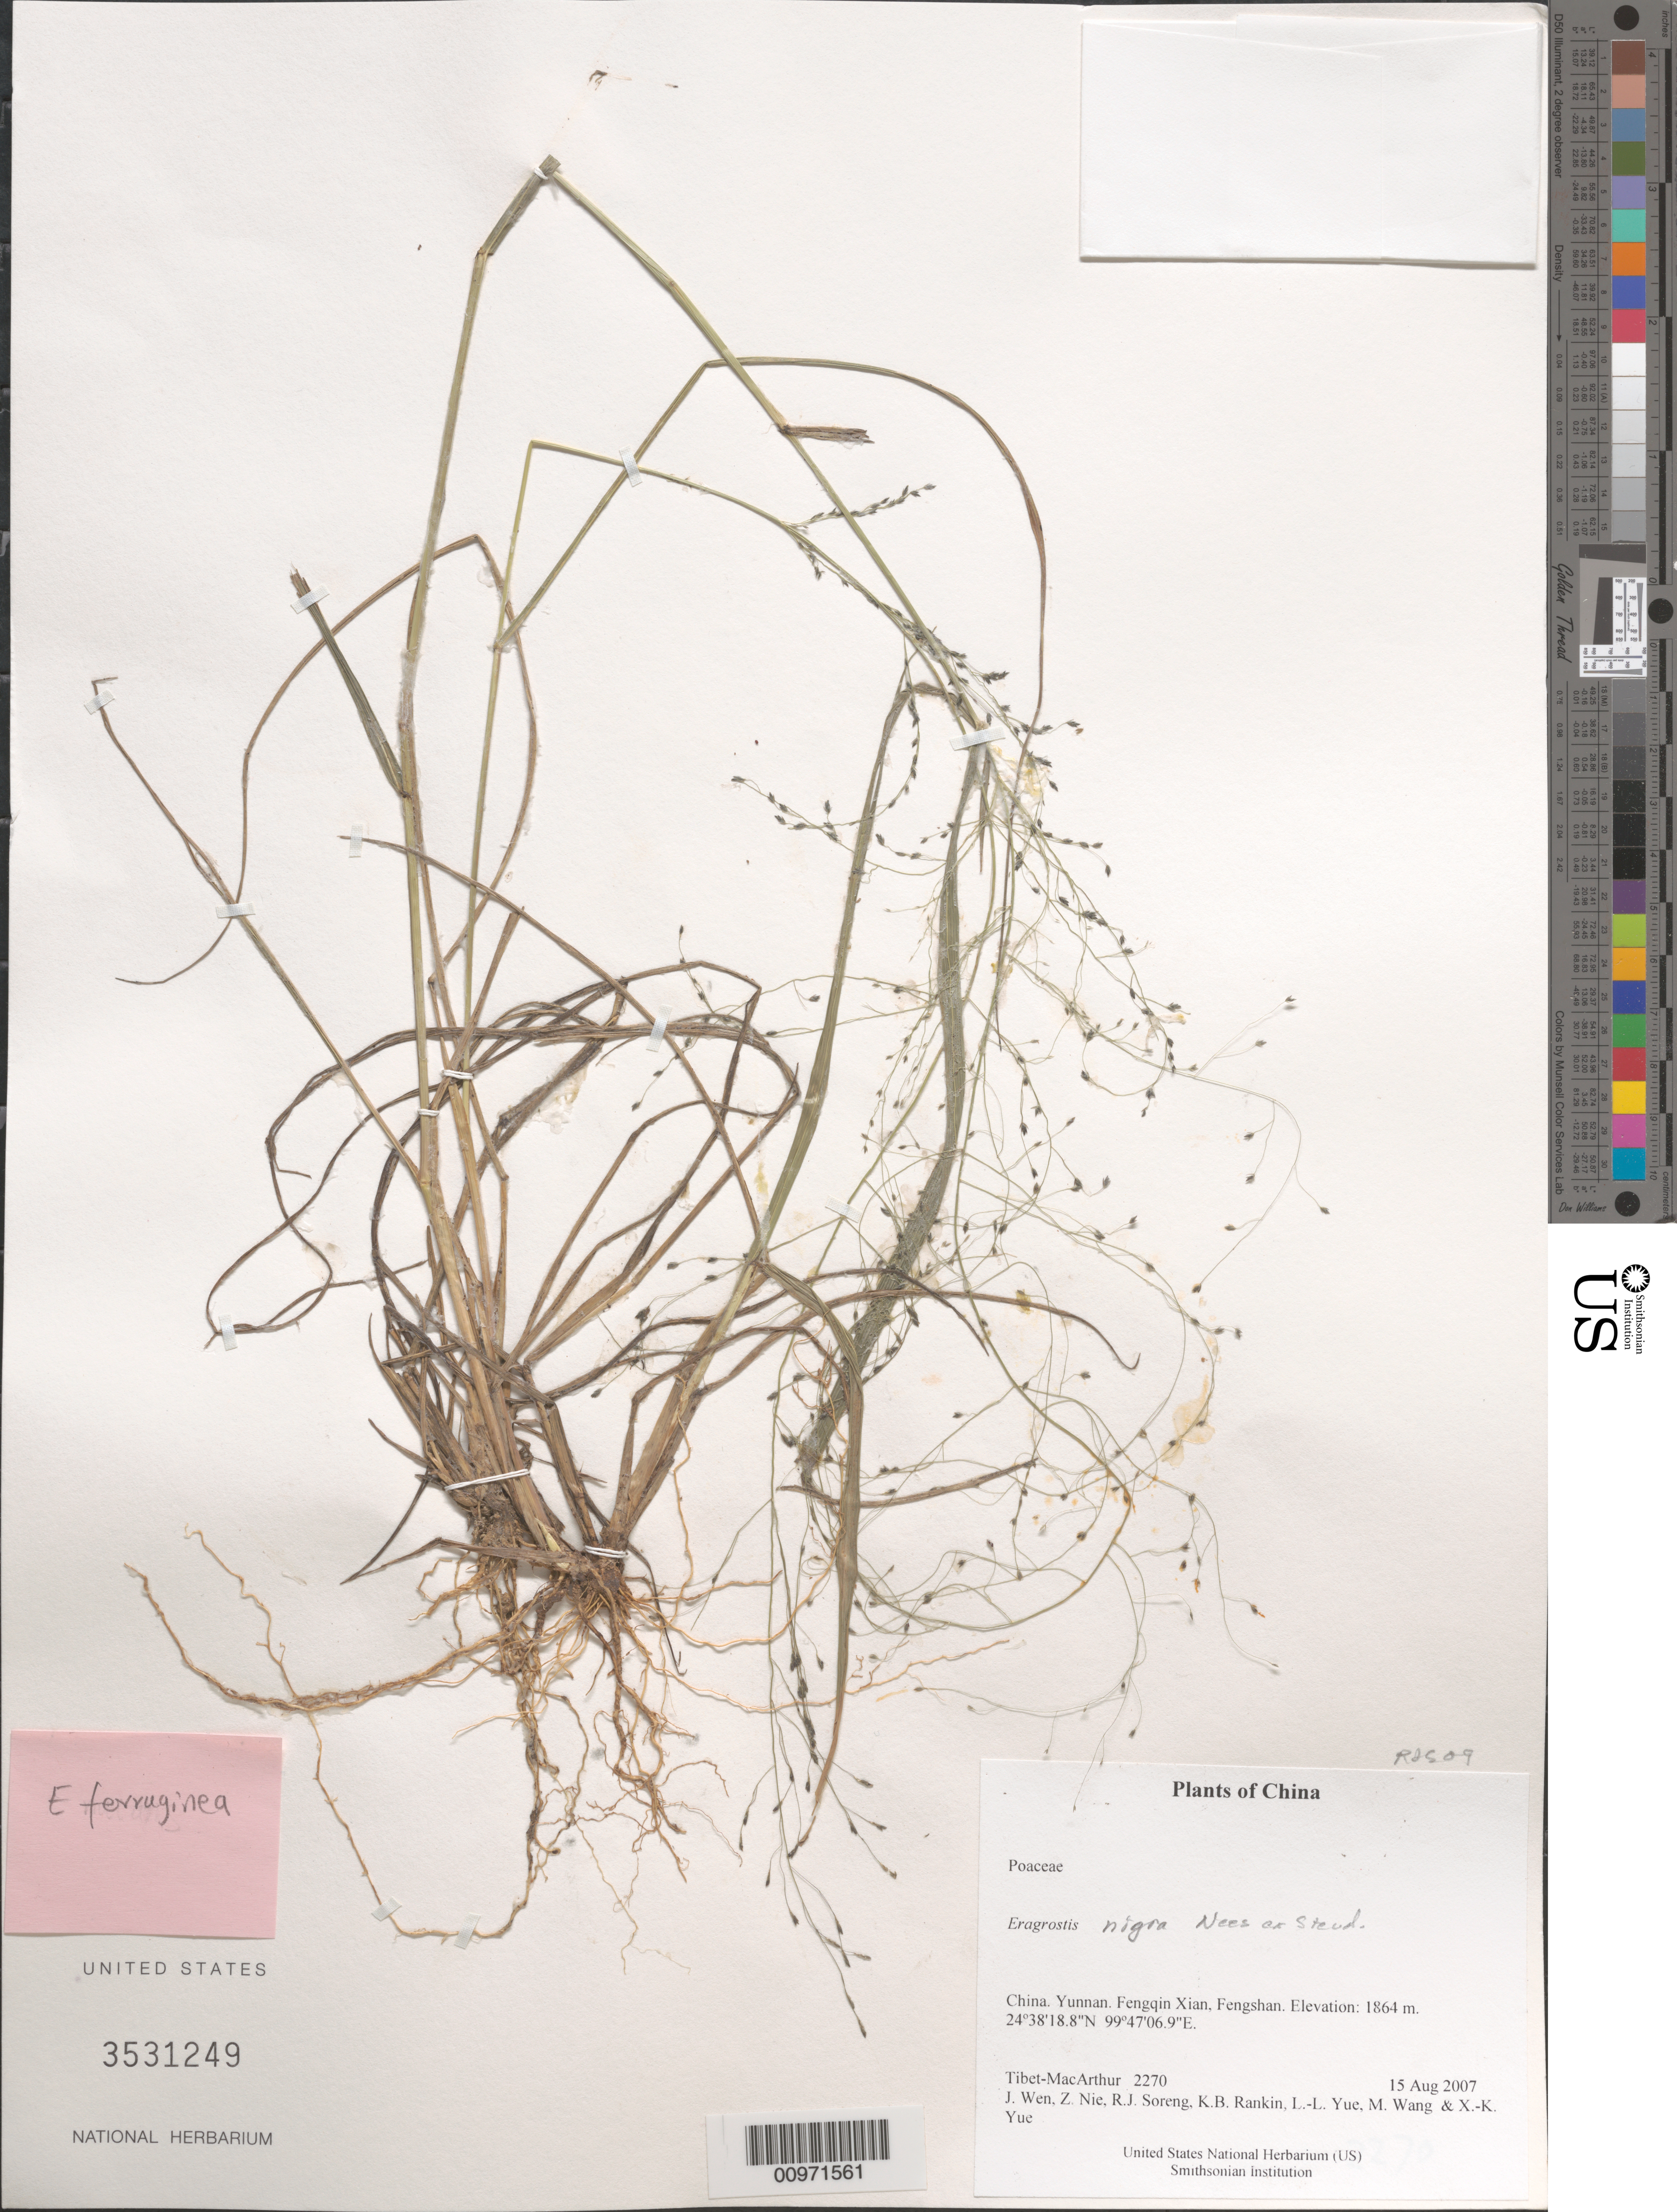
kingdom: Plantae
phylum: Tracheophyta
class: Liliopsida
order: Poales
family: Poaceae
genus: Eragrostis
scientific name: Eragrostis nigra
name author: Nees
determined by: Soreng, Robert J., Research Associate (BOT), Smithsonian Institution - National Museum of Natural History (UNITED STATES)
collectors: Tibet-MacArthur, J. Wen, Z. Nie, R. J. Soreng, K. Rankin, L. Yue, M. Wang & X. Yue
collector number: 2270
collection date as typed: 15 Aug 2007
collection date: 2007-08-15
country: China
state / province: Yunnan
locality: Fengqin Xian, Fengshan.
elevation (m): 1864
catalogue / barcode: US 3531249